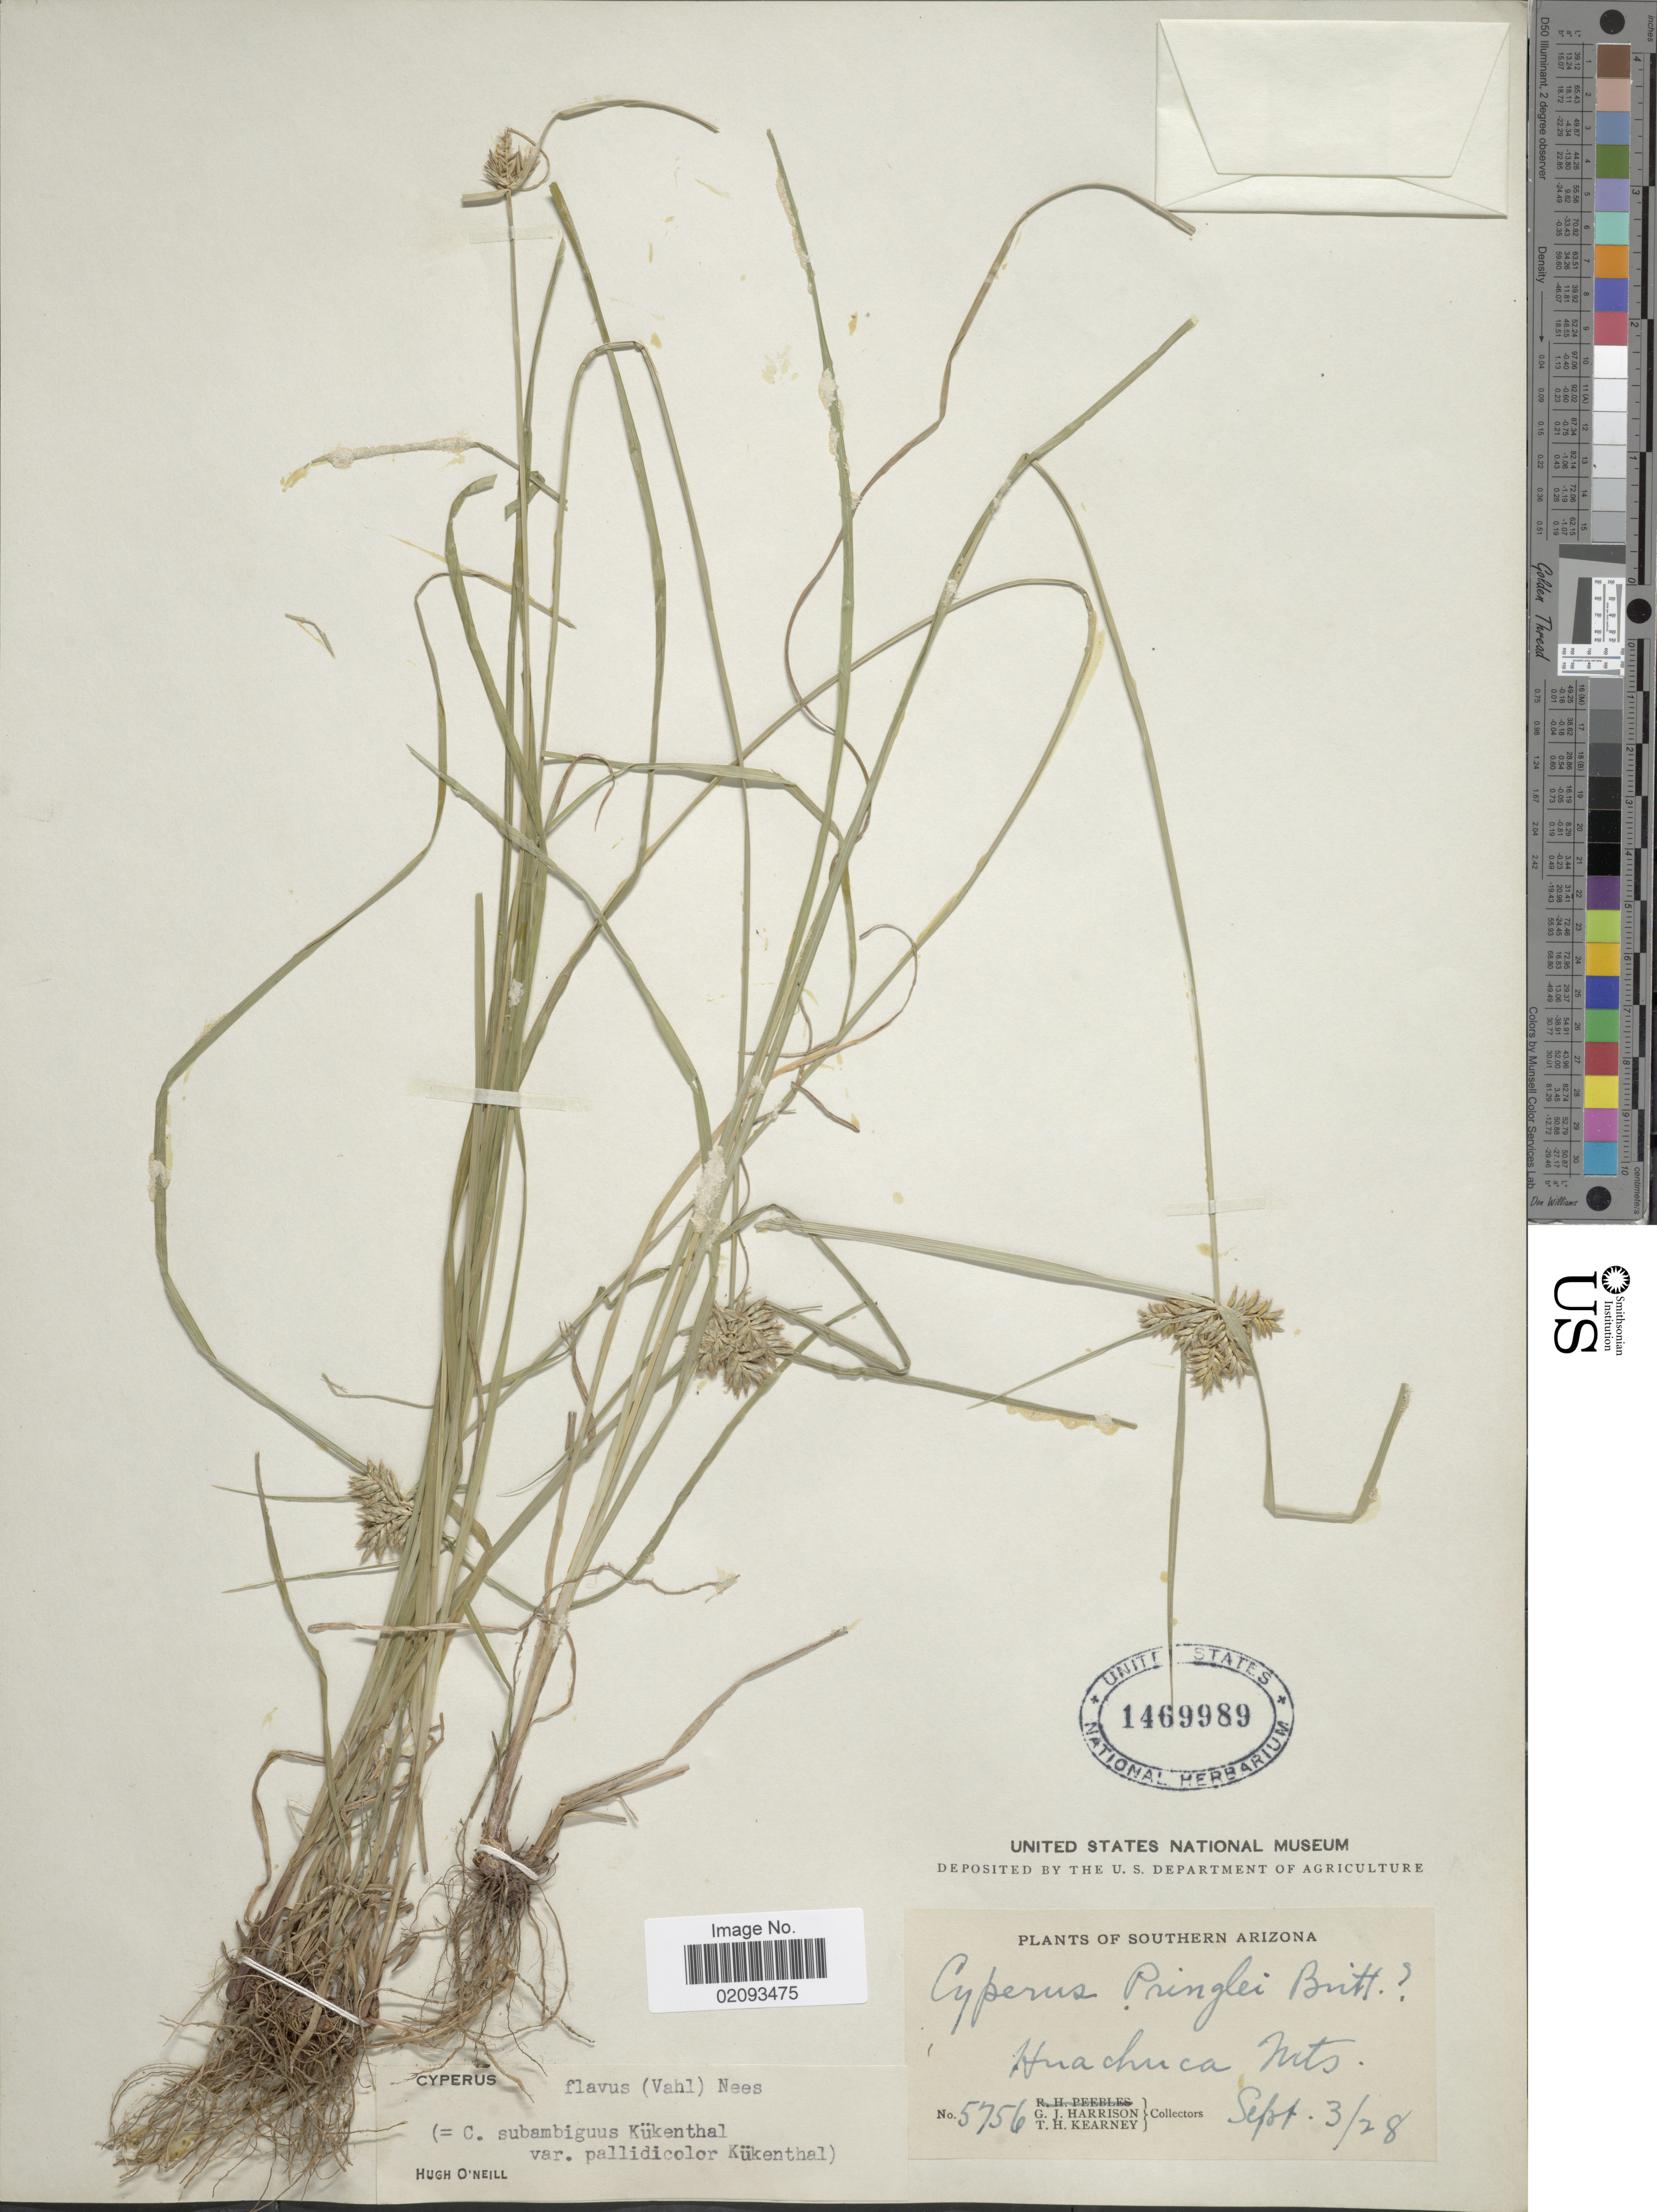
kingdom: Plantae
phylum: Tracheophyta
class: Liliopsida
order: Poales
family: Cyperaceae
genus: Cyperus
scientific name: Cyperus aggregatus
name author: (Willd.) Endl.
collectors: G. J. Harrison & T. H. Kearney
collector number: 5756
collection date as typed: Transcribed d/m/y: 3/9/28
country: United States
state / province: Arizona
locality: Southern Arizona, Huachuca Mts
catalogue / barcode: US 1469989